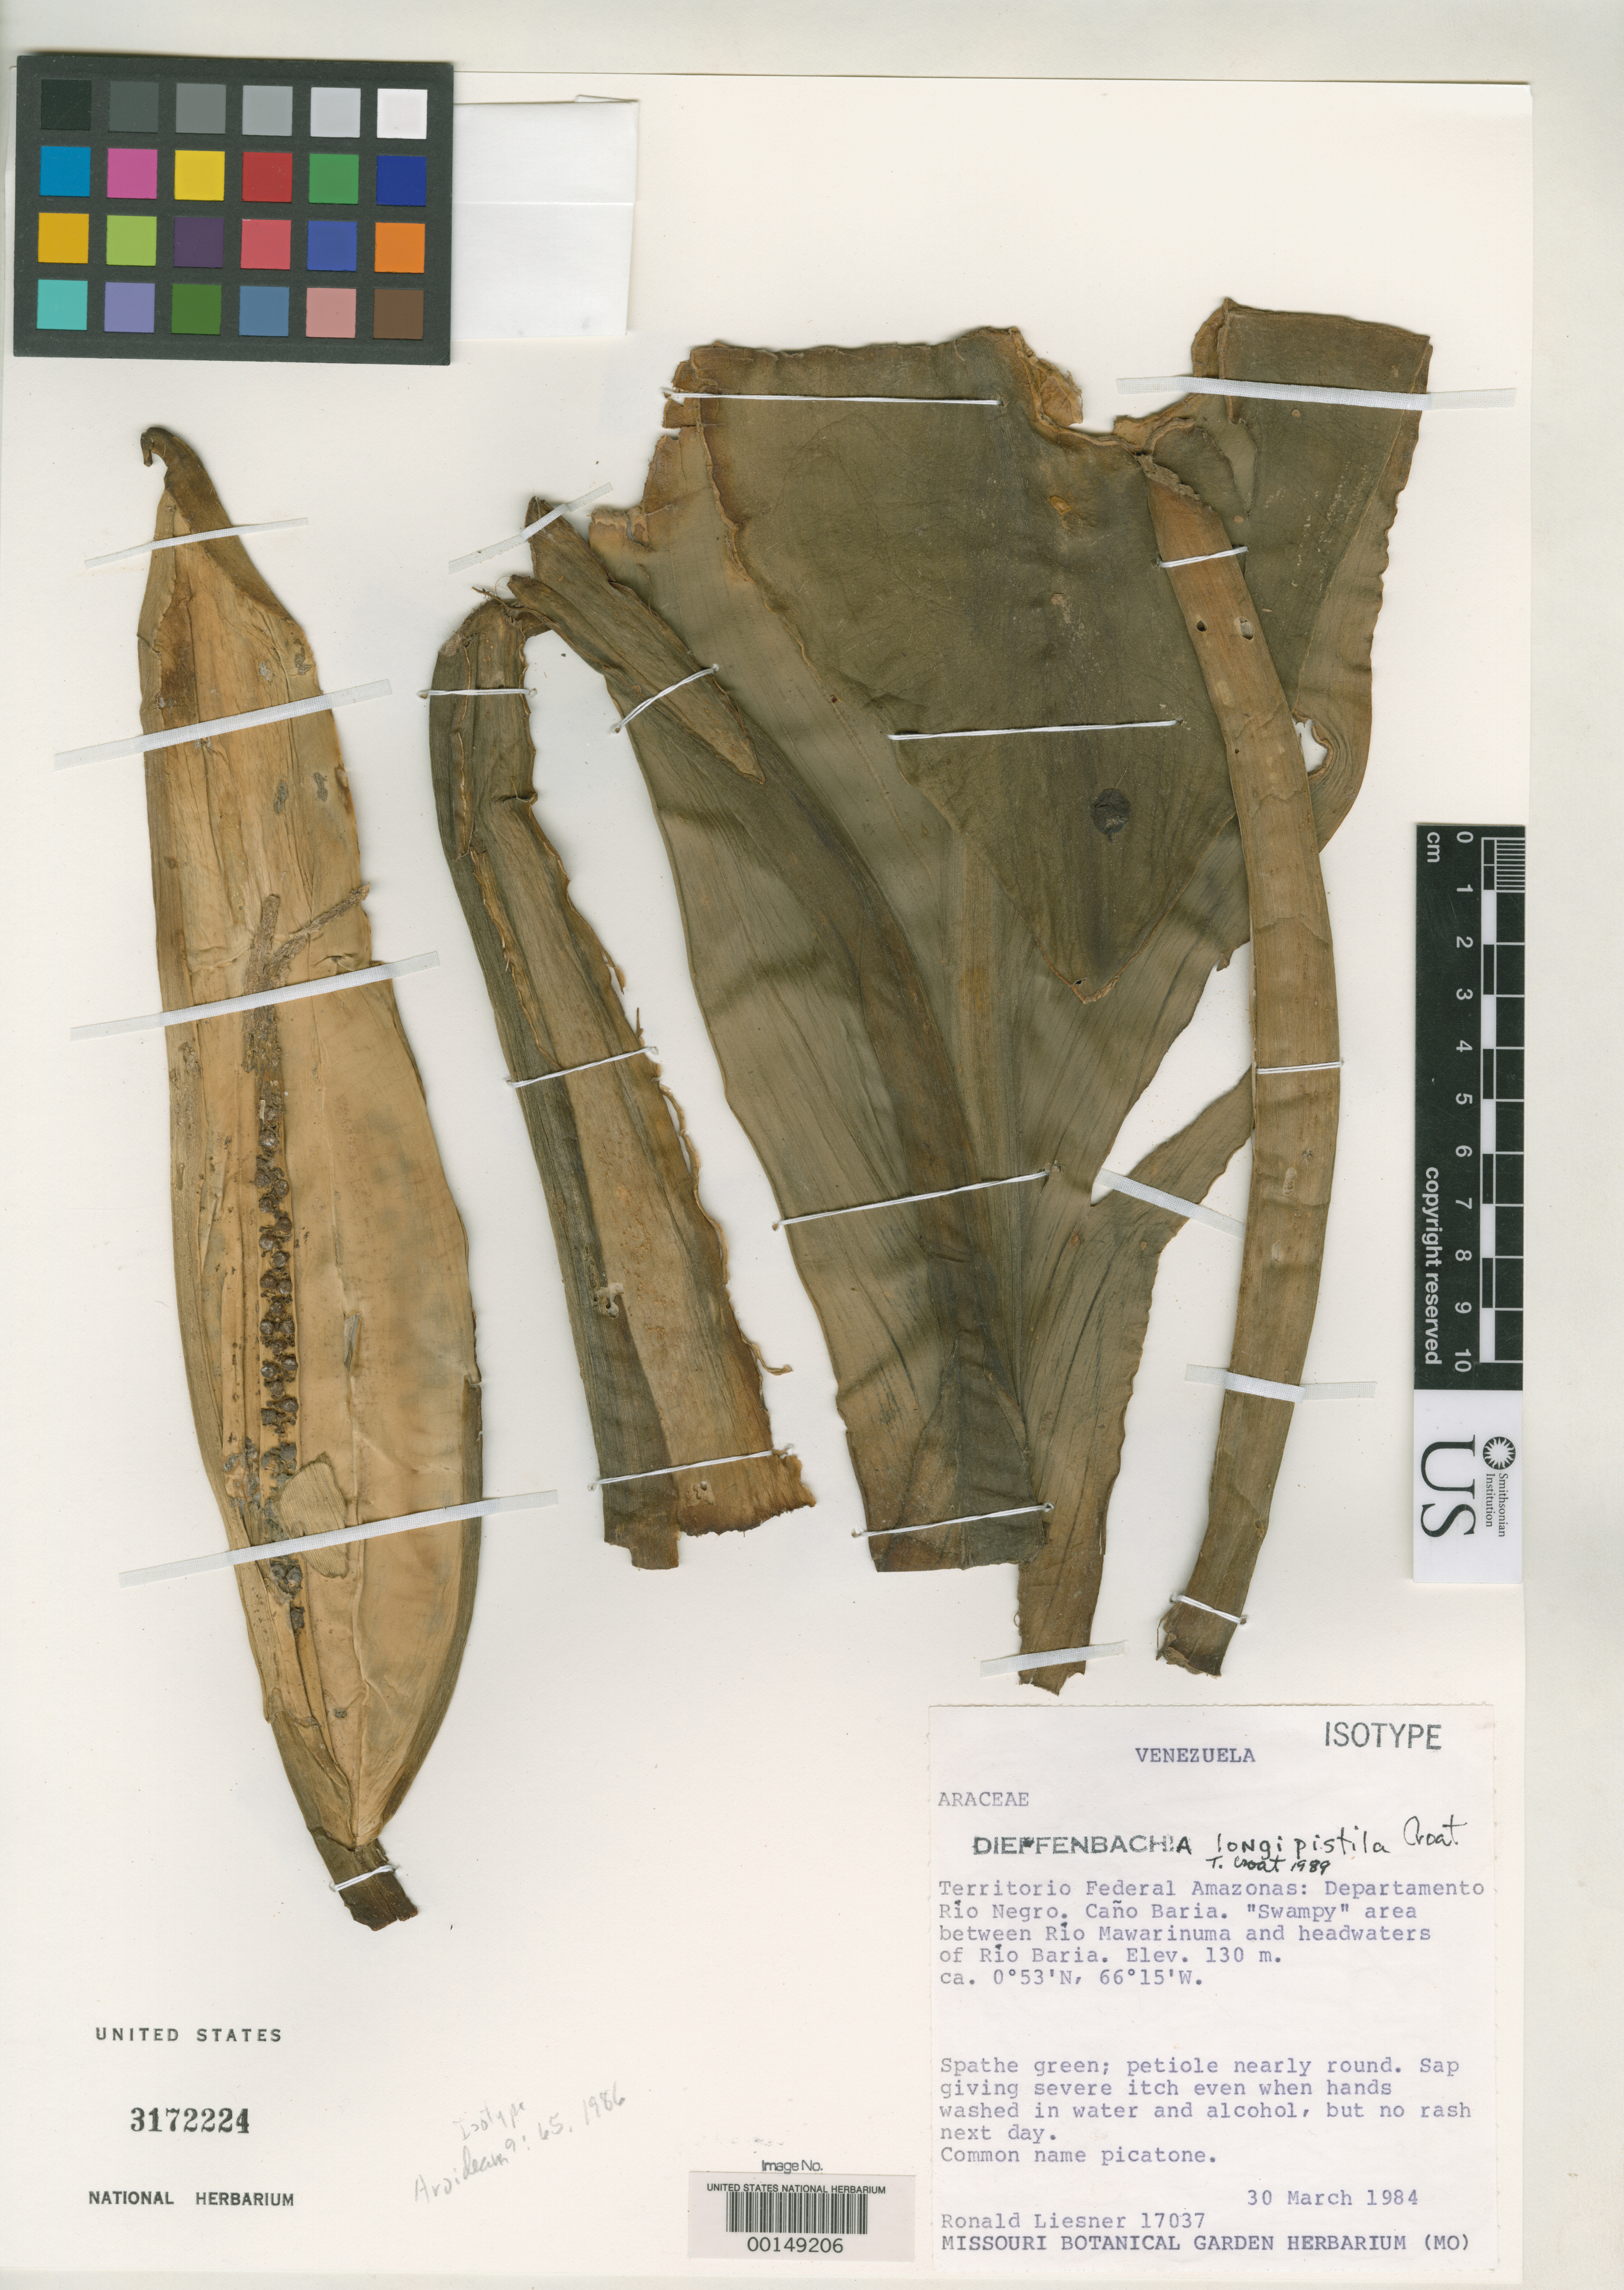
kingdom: Plantae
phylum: Tracheophyta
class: Liliopsida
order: Alismatales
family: Araceae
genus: Dieffenbachia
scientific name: Dieffenbachia longipistila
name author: Croat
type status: Isotype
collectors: R. L. Liesner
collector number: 17037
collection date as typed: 30 Mar 1984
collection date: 1984-03-30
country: Venezuela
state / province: Amazonas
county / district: Rio Negro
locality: Cano Baria, swampy area between Rio Mawarinuma and headquarters of Rio Bario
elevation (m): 130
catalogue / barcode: US 3172224